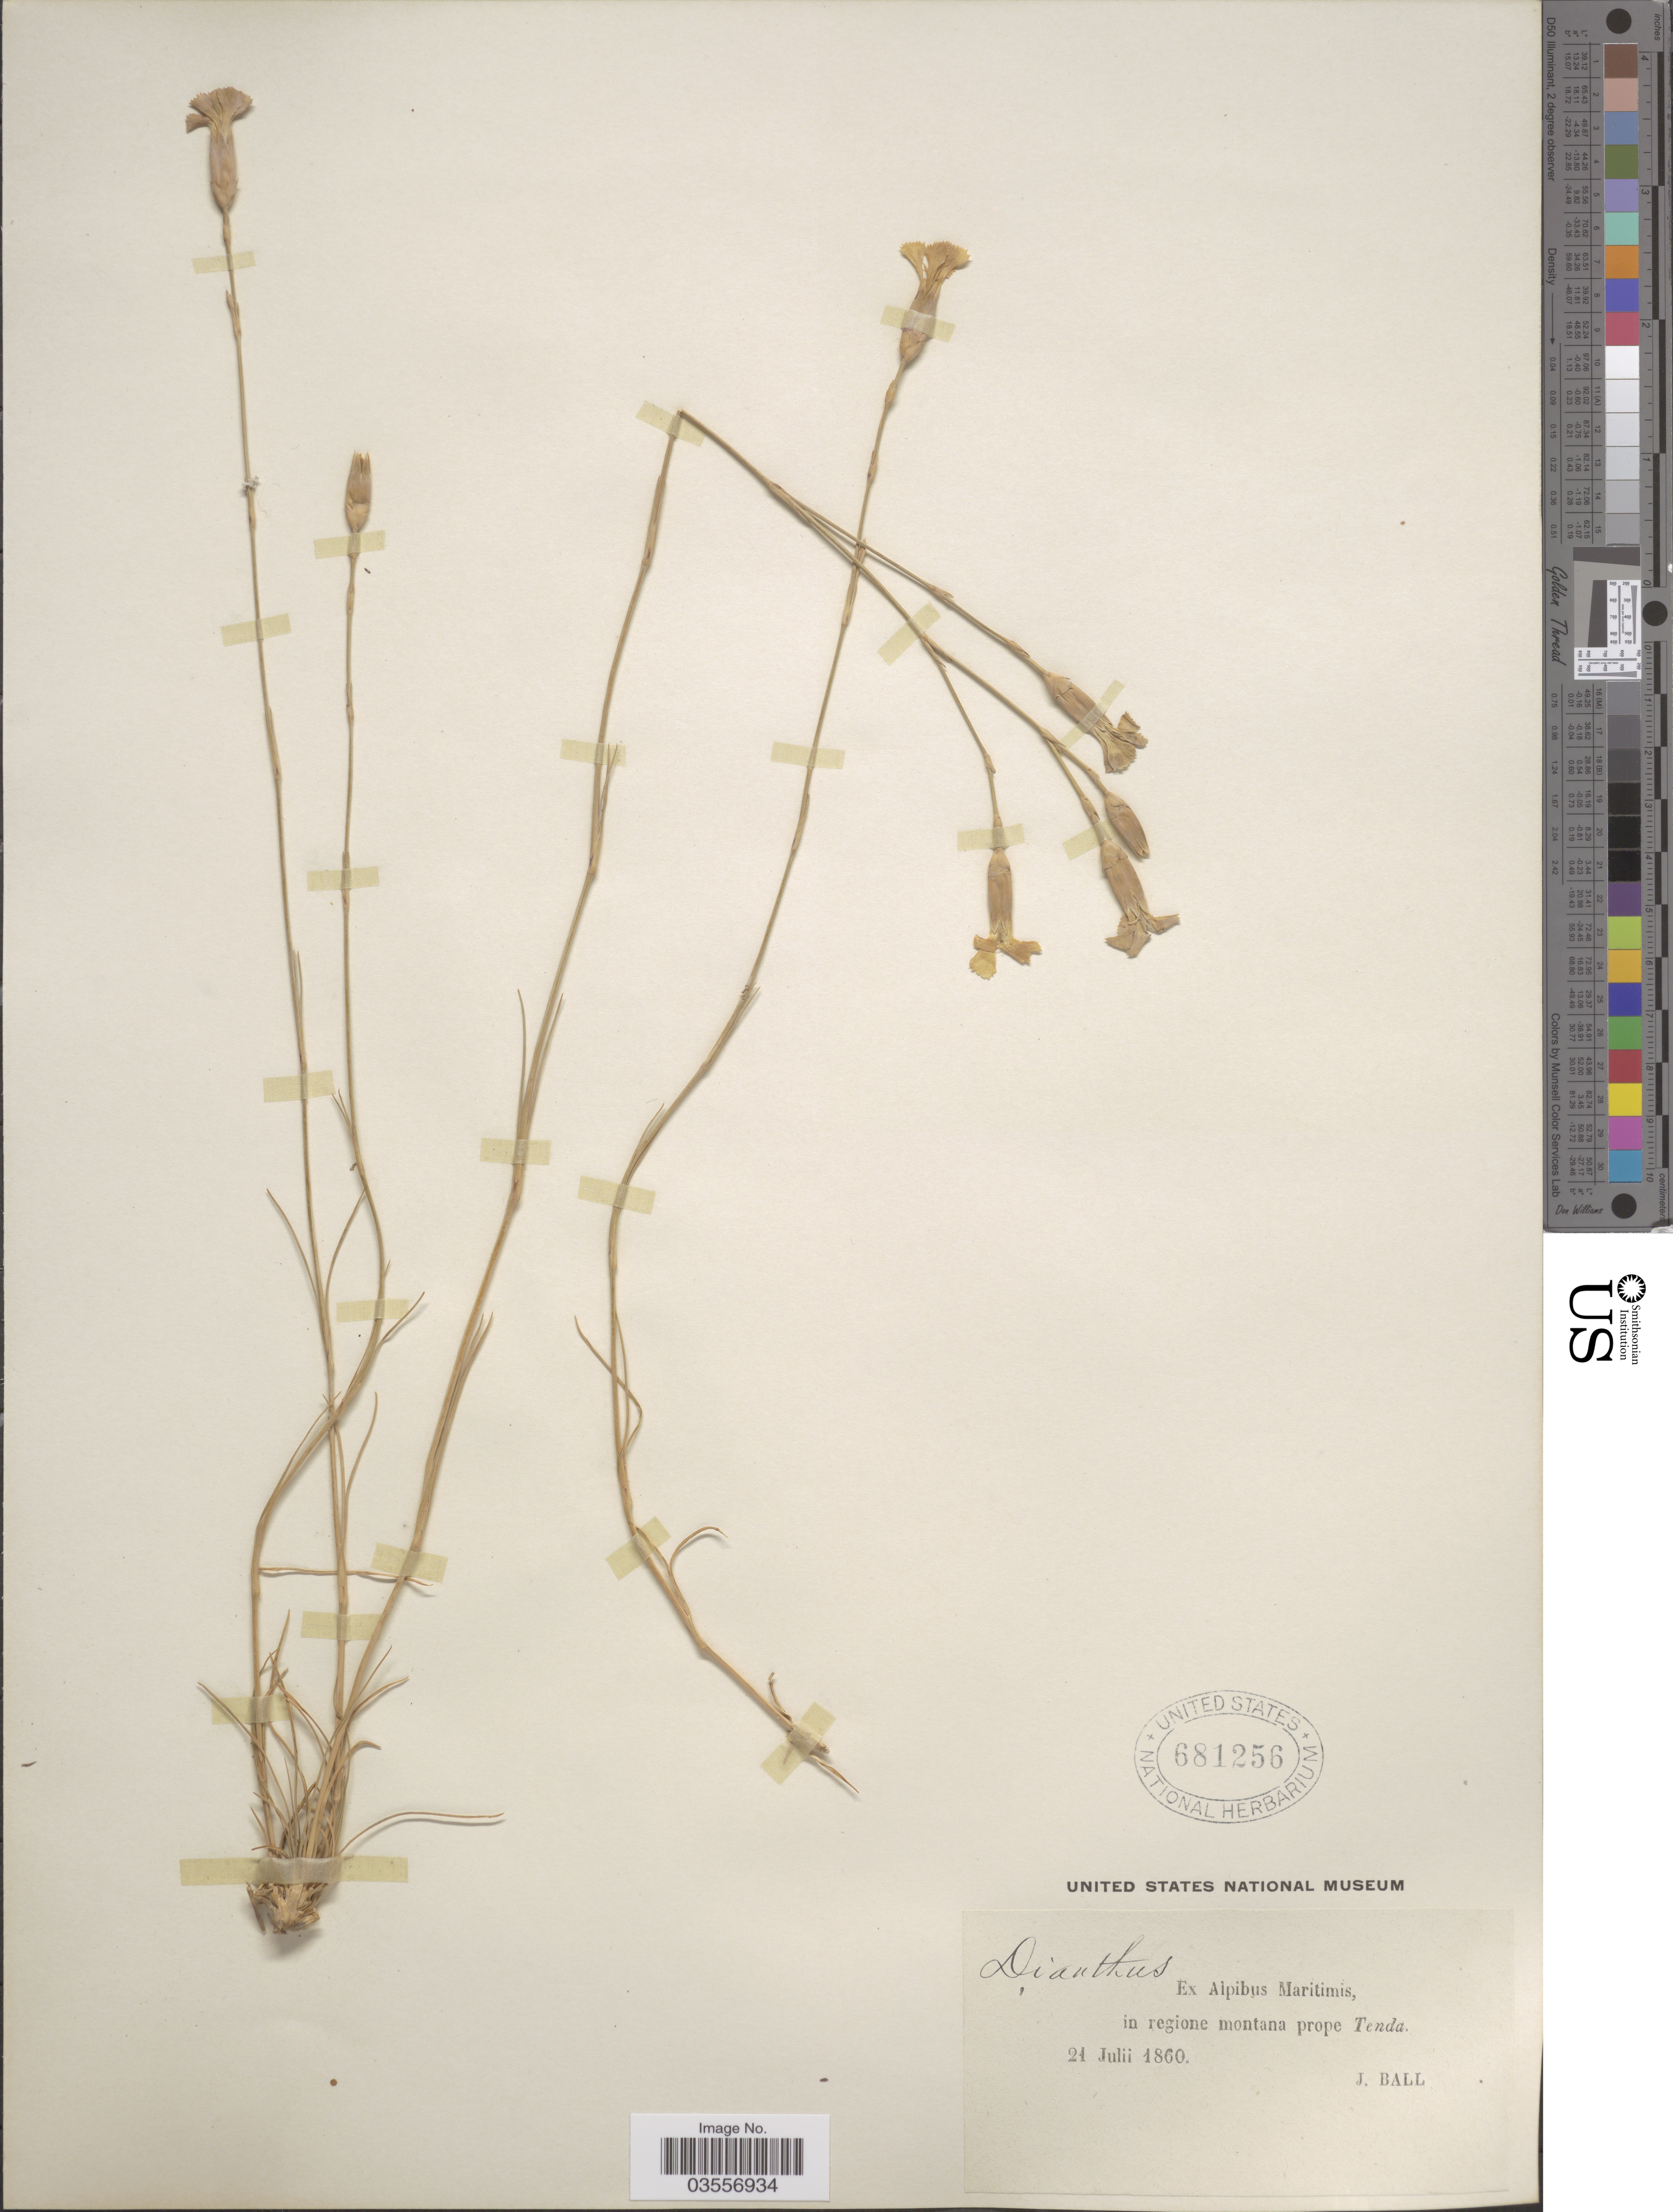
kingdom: Plantae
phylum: Tracheophyta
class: Magnoliopsida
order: Caryophyllales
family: Caryophyllaceae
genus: Dianthus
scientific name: Dianthus sp.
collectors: J. Ball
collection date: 1860-07-21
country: France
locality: Ex Alpibus Maritimis, in regione montana prope Tenda.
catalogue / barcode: US 681256